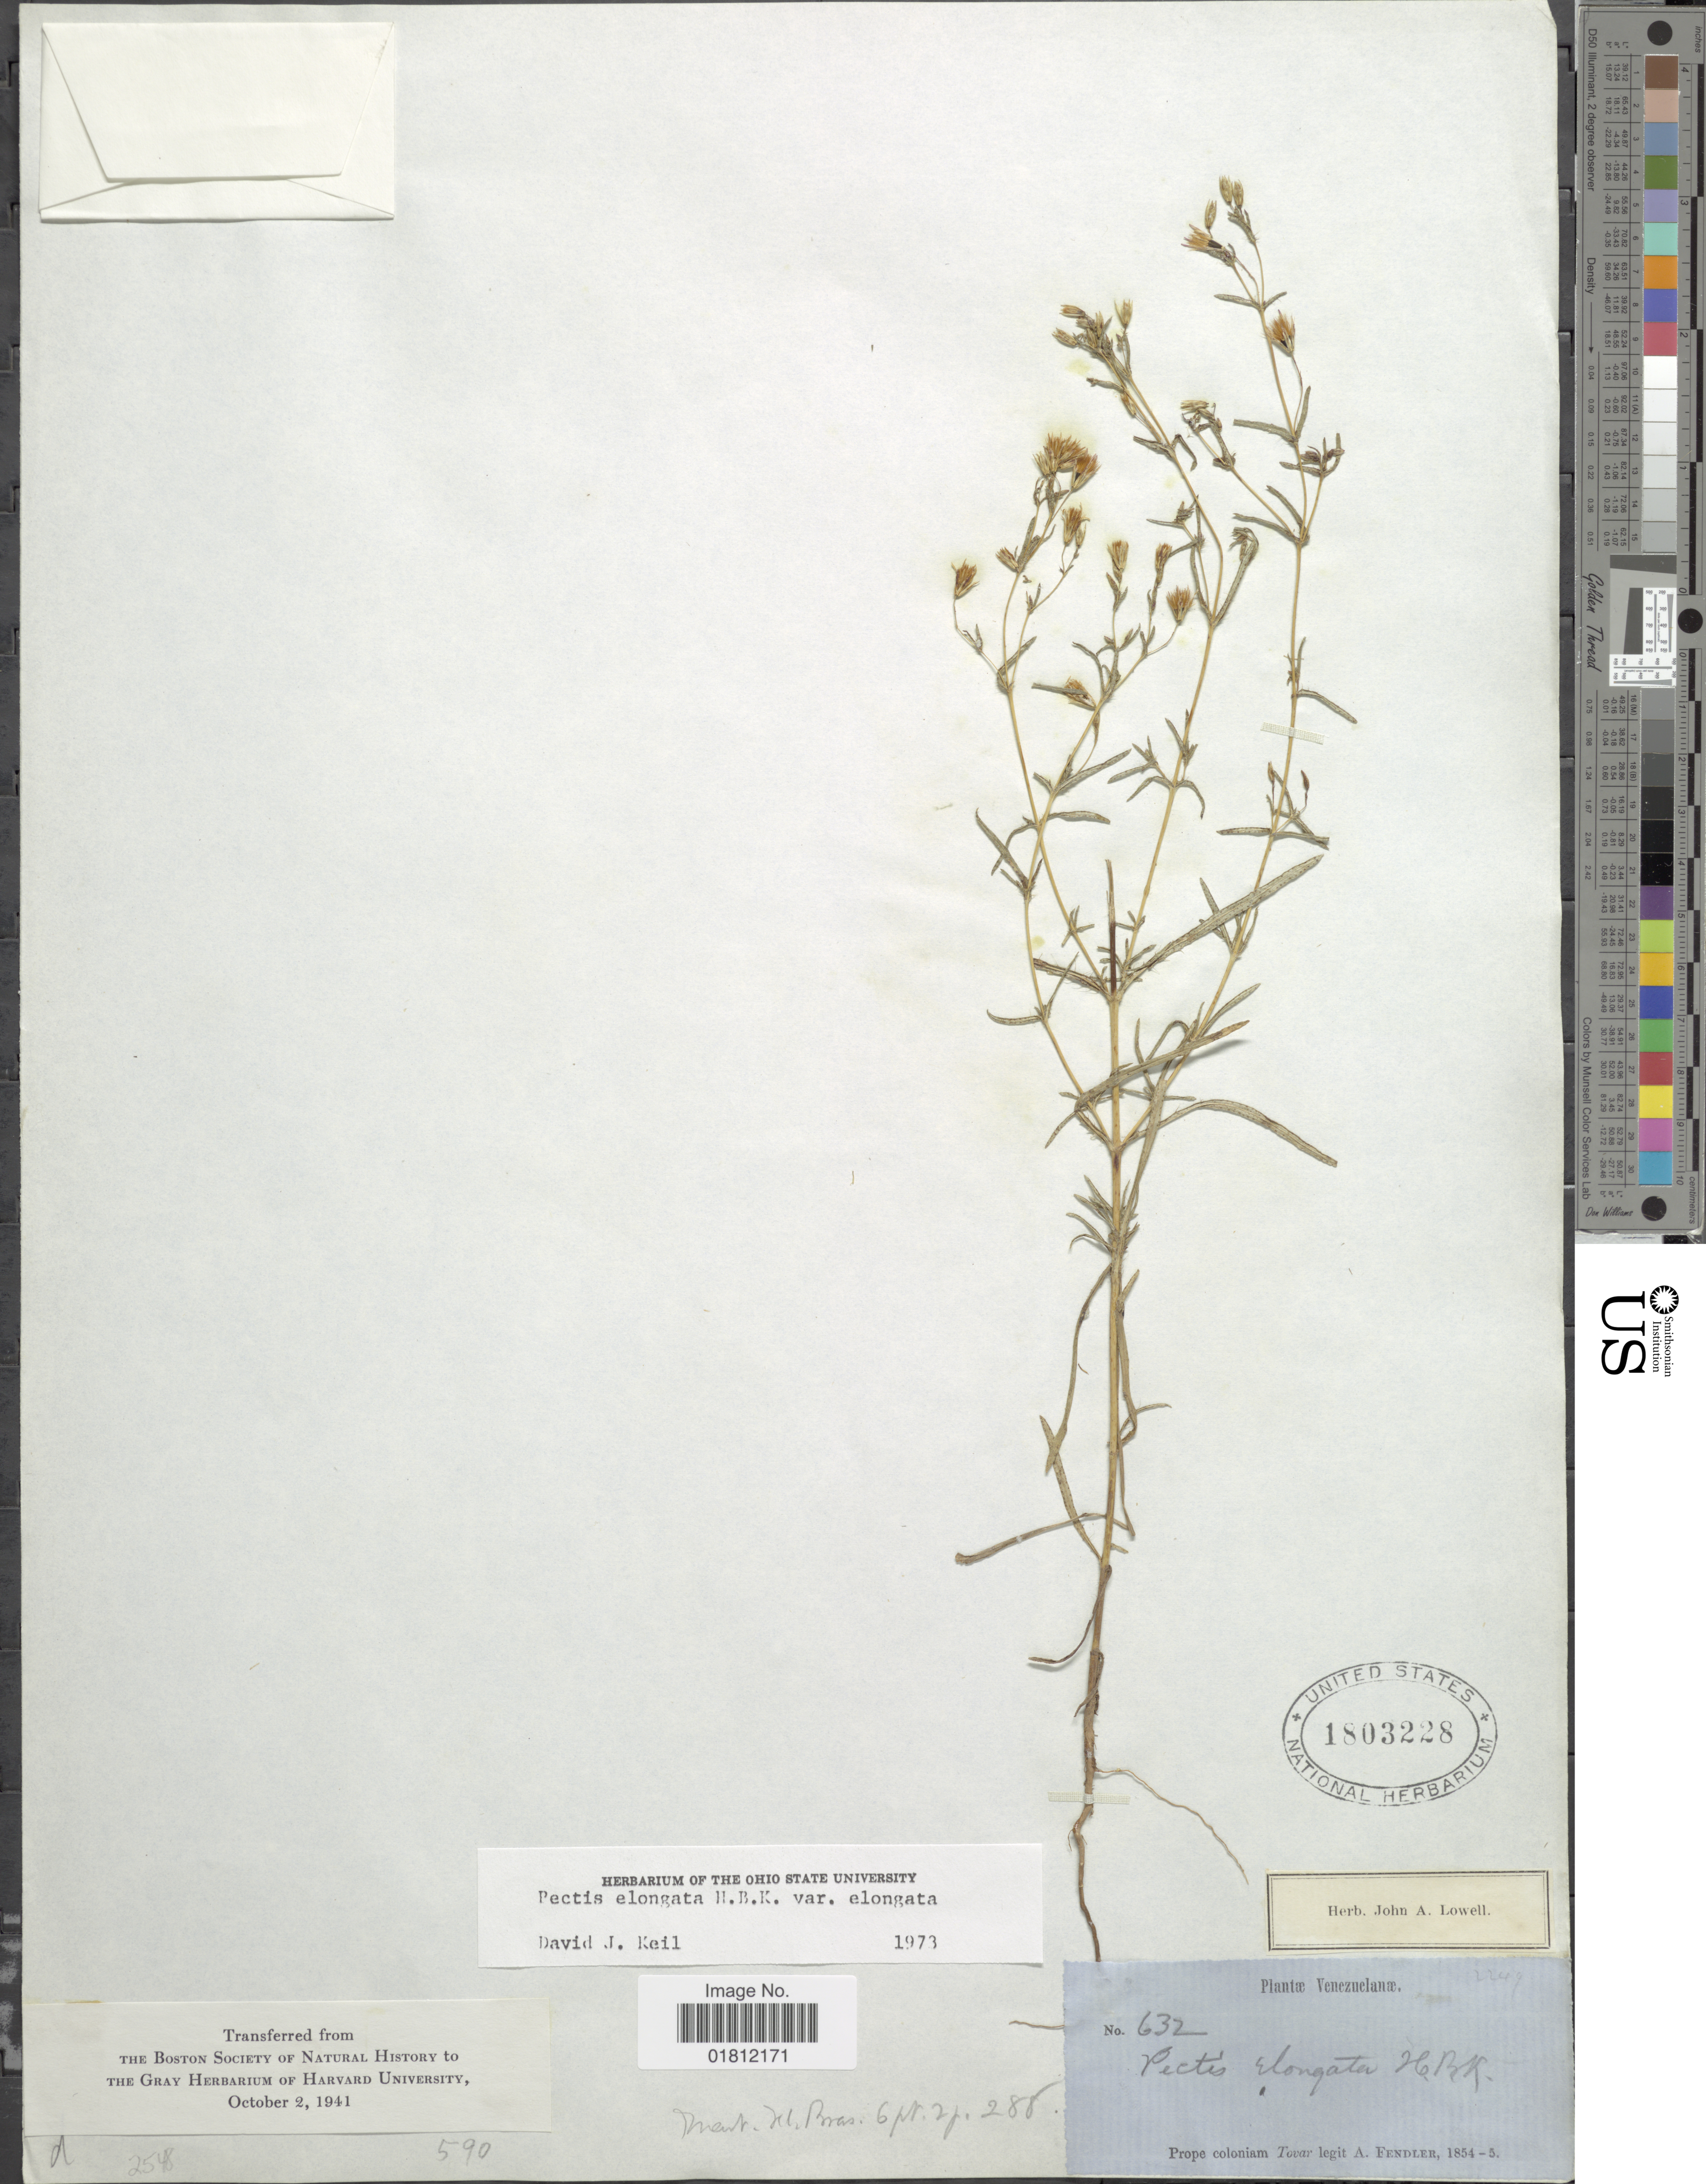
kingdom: Plantae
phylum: Tracheophyta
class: Magnoliopsida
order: Asterales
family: Asteraceae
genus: Pectis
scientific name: Pectis elongata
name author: Kunth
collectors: A. Fendler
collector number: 632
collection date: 1854/1855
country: Venezuela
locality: Prope coloniam Tovar.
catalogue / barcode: US 1803228